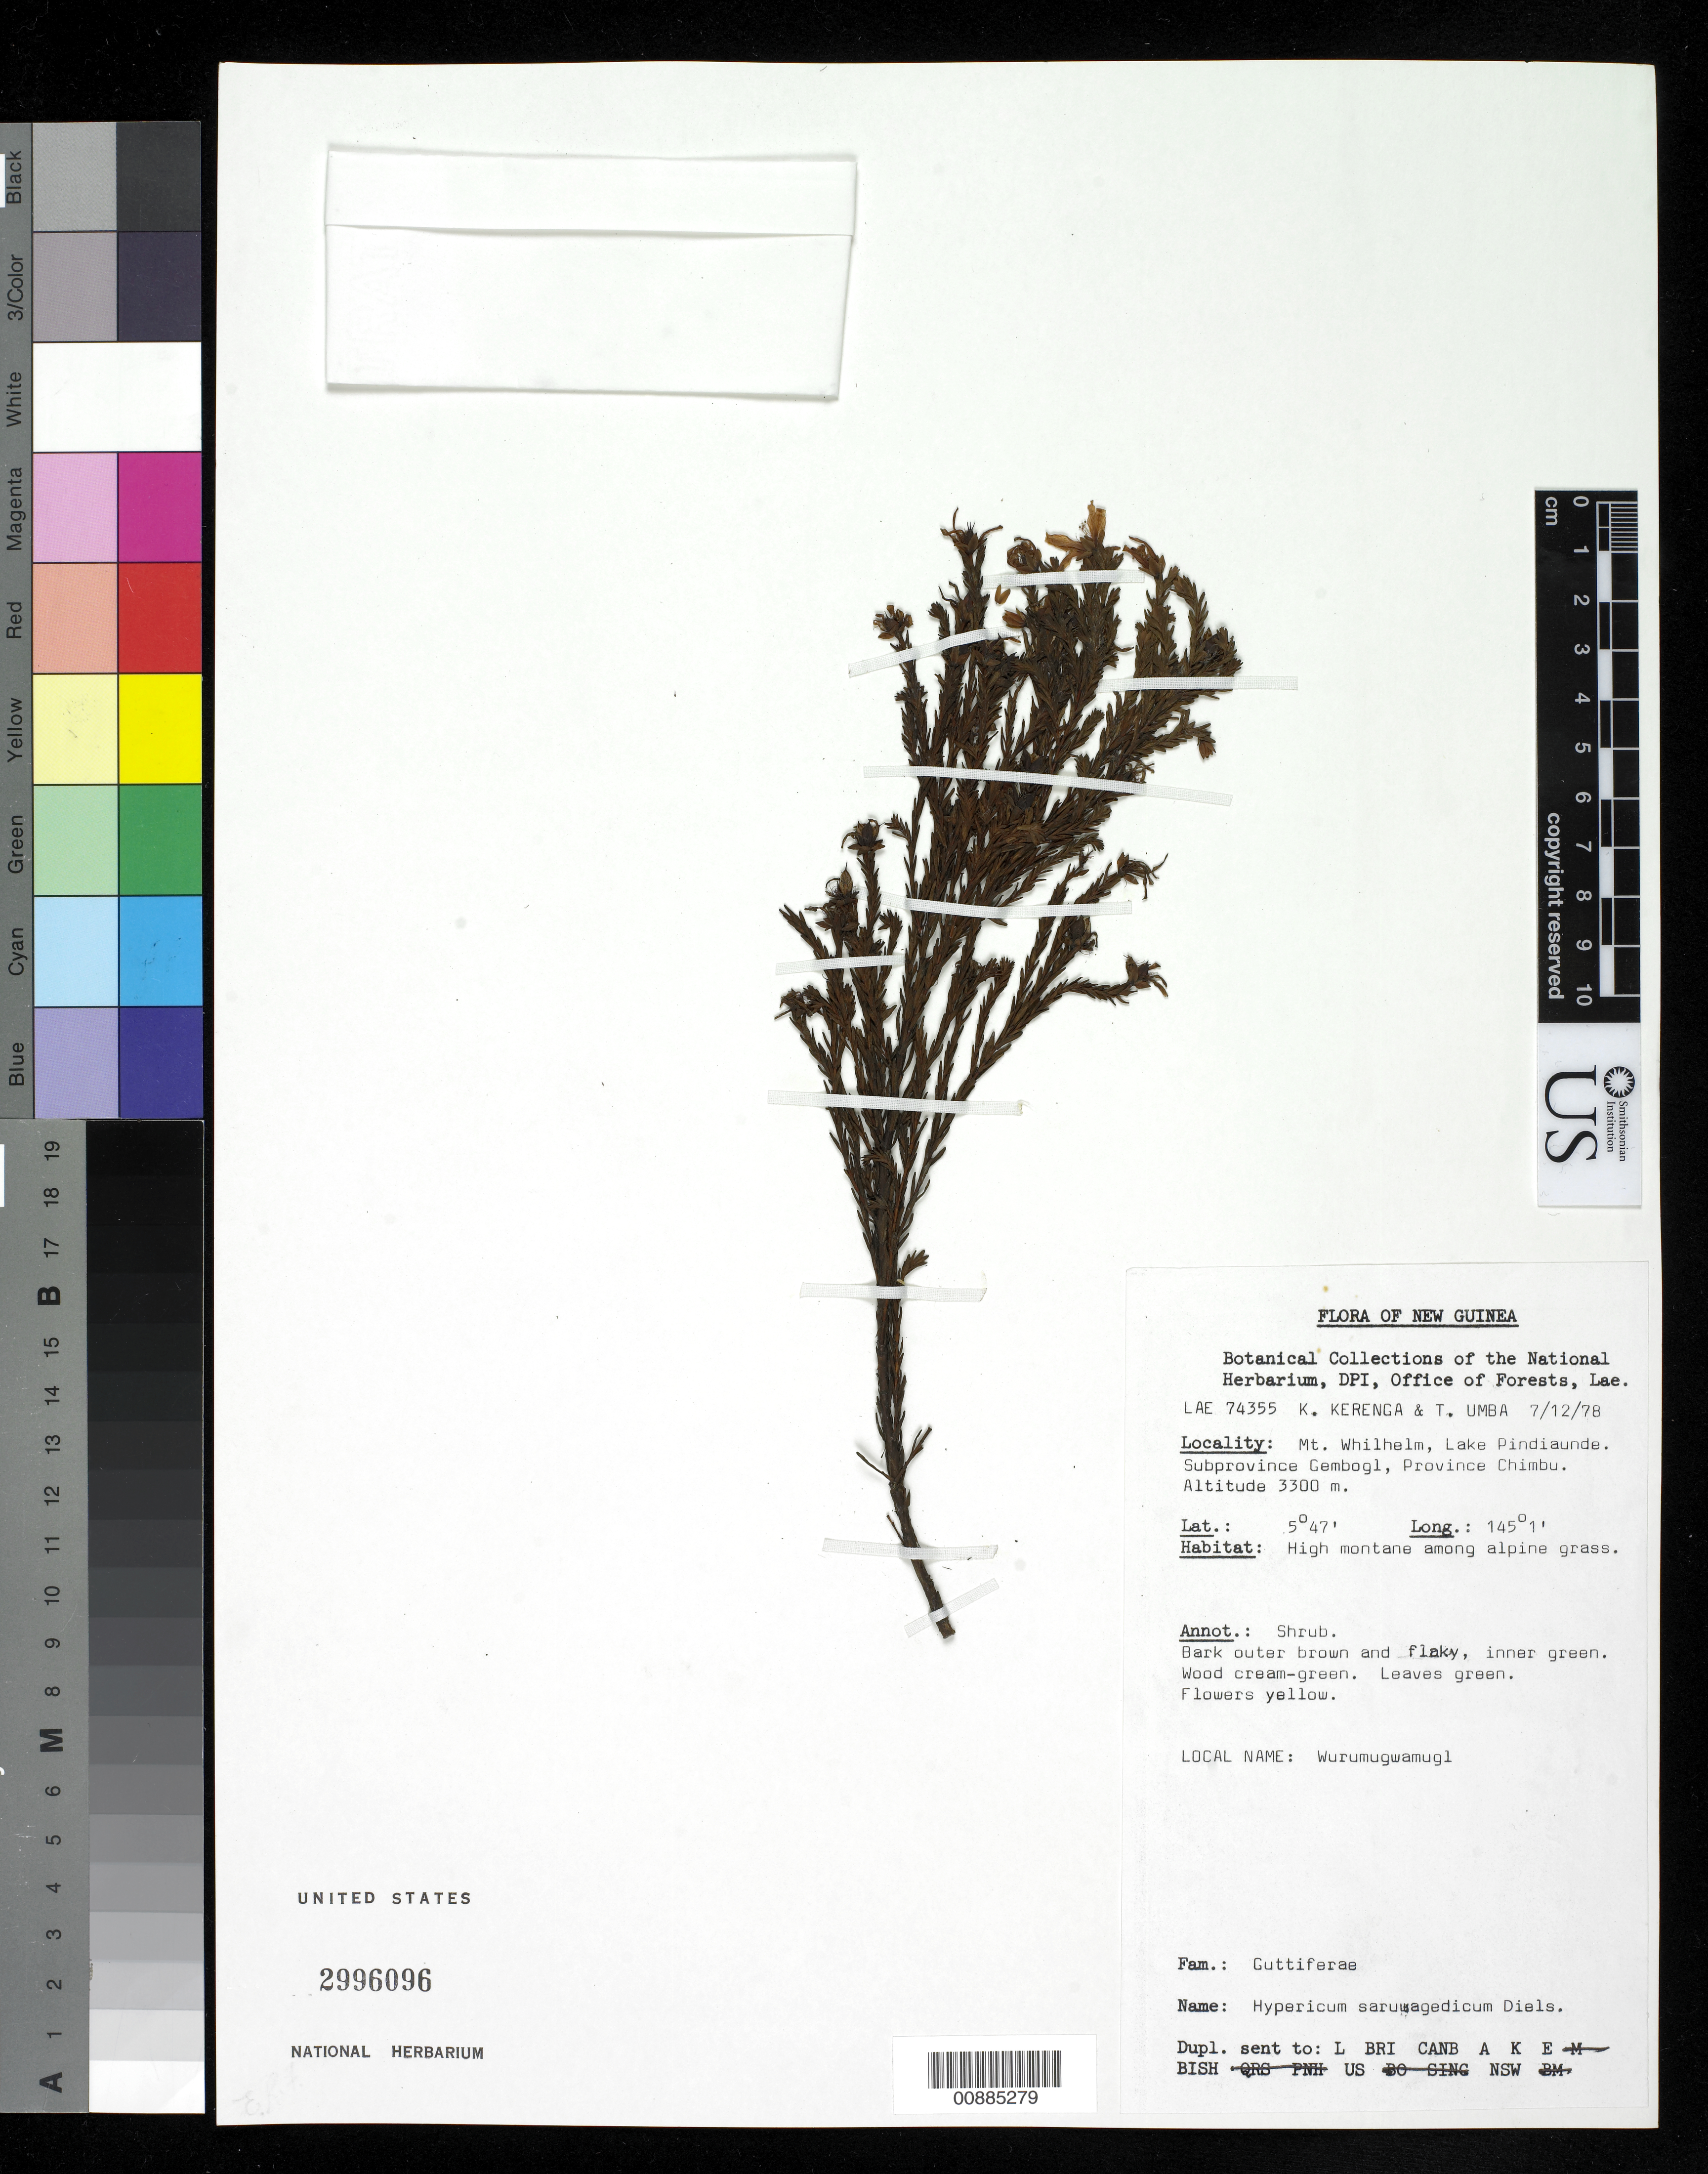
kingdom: Plantae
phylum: Tracheophyta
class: Magnoliopsida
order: Malpighiales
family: Hypericaceae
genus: Hypericum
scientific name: Hypericum saruwagedicum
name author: Diels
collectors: K. Kerenga & T. Umba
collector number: LAE 74355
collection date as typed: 12 Jul 1978 or 07 Dec 1978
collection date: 1978-07-12 or 1978-12-07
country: Papua New Guinea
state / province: Chimbu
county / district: Cembogl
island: New Guinea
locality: Mt. Whilhelm, Lake Pindiaudne.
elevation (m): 3300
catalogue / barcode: US 2996096